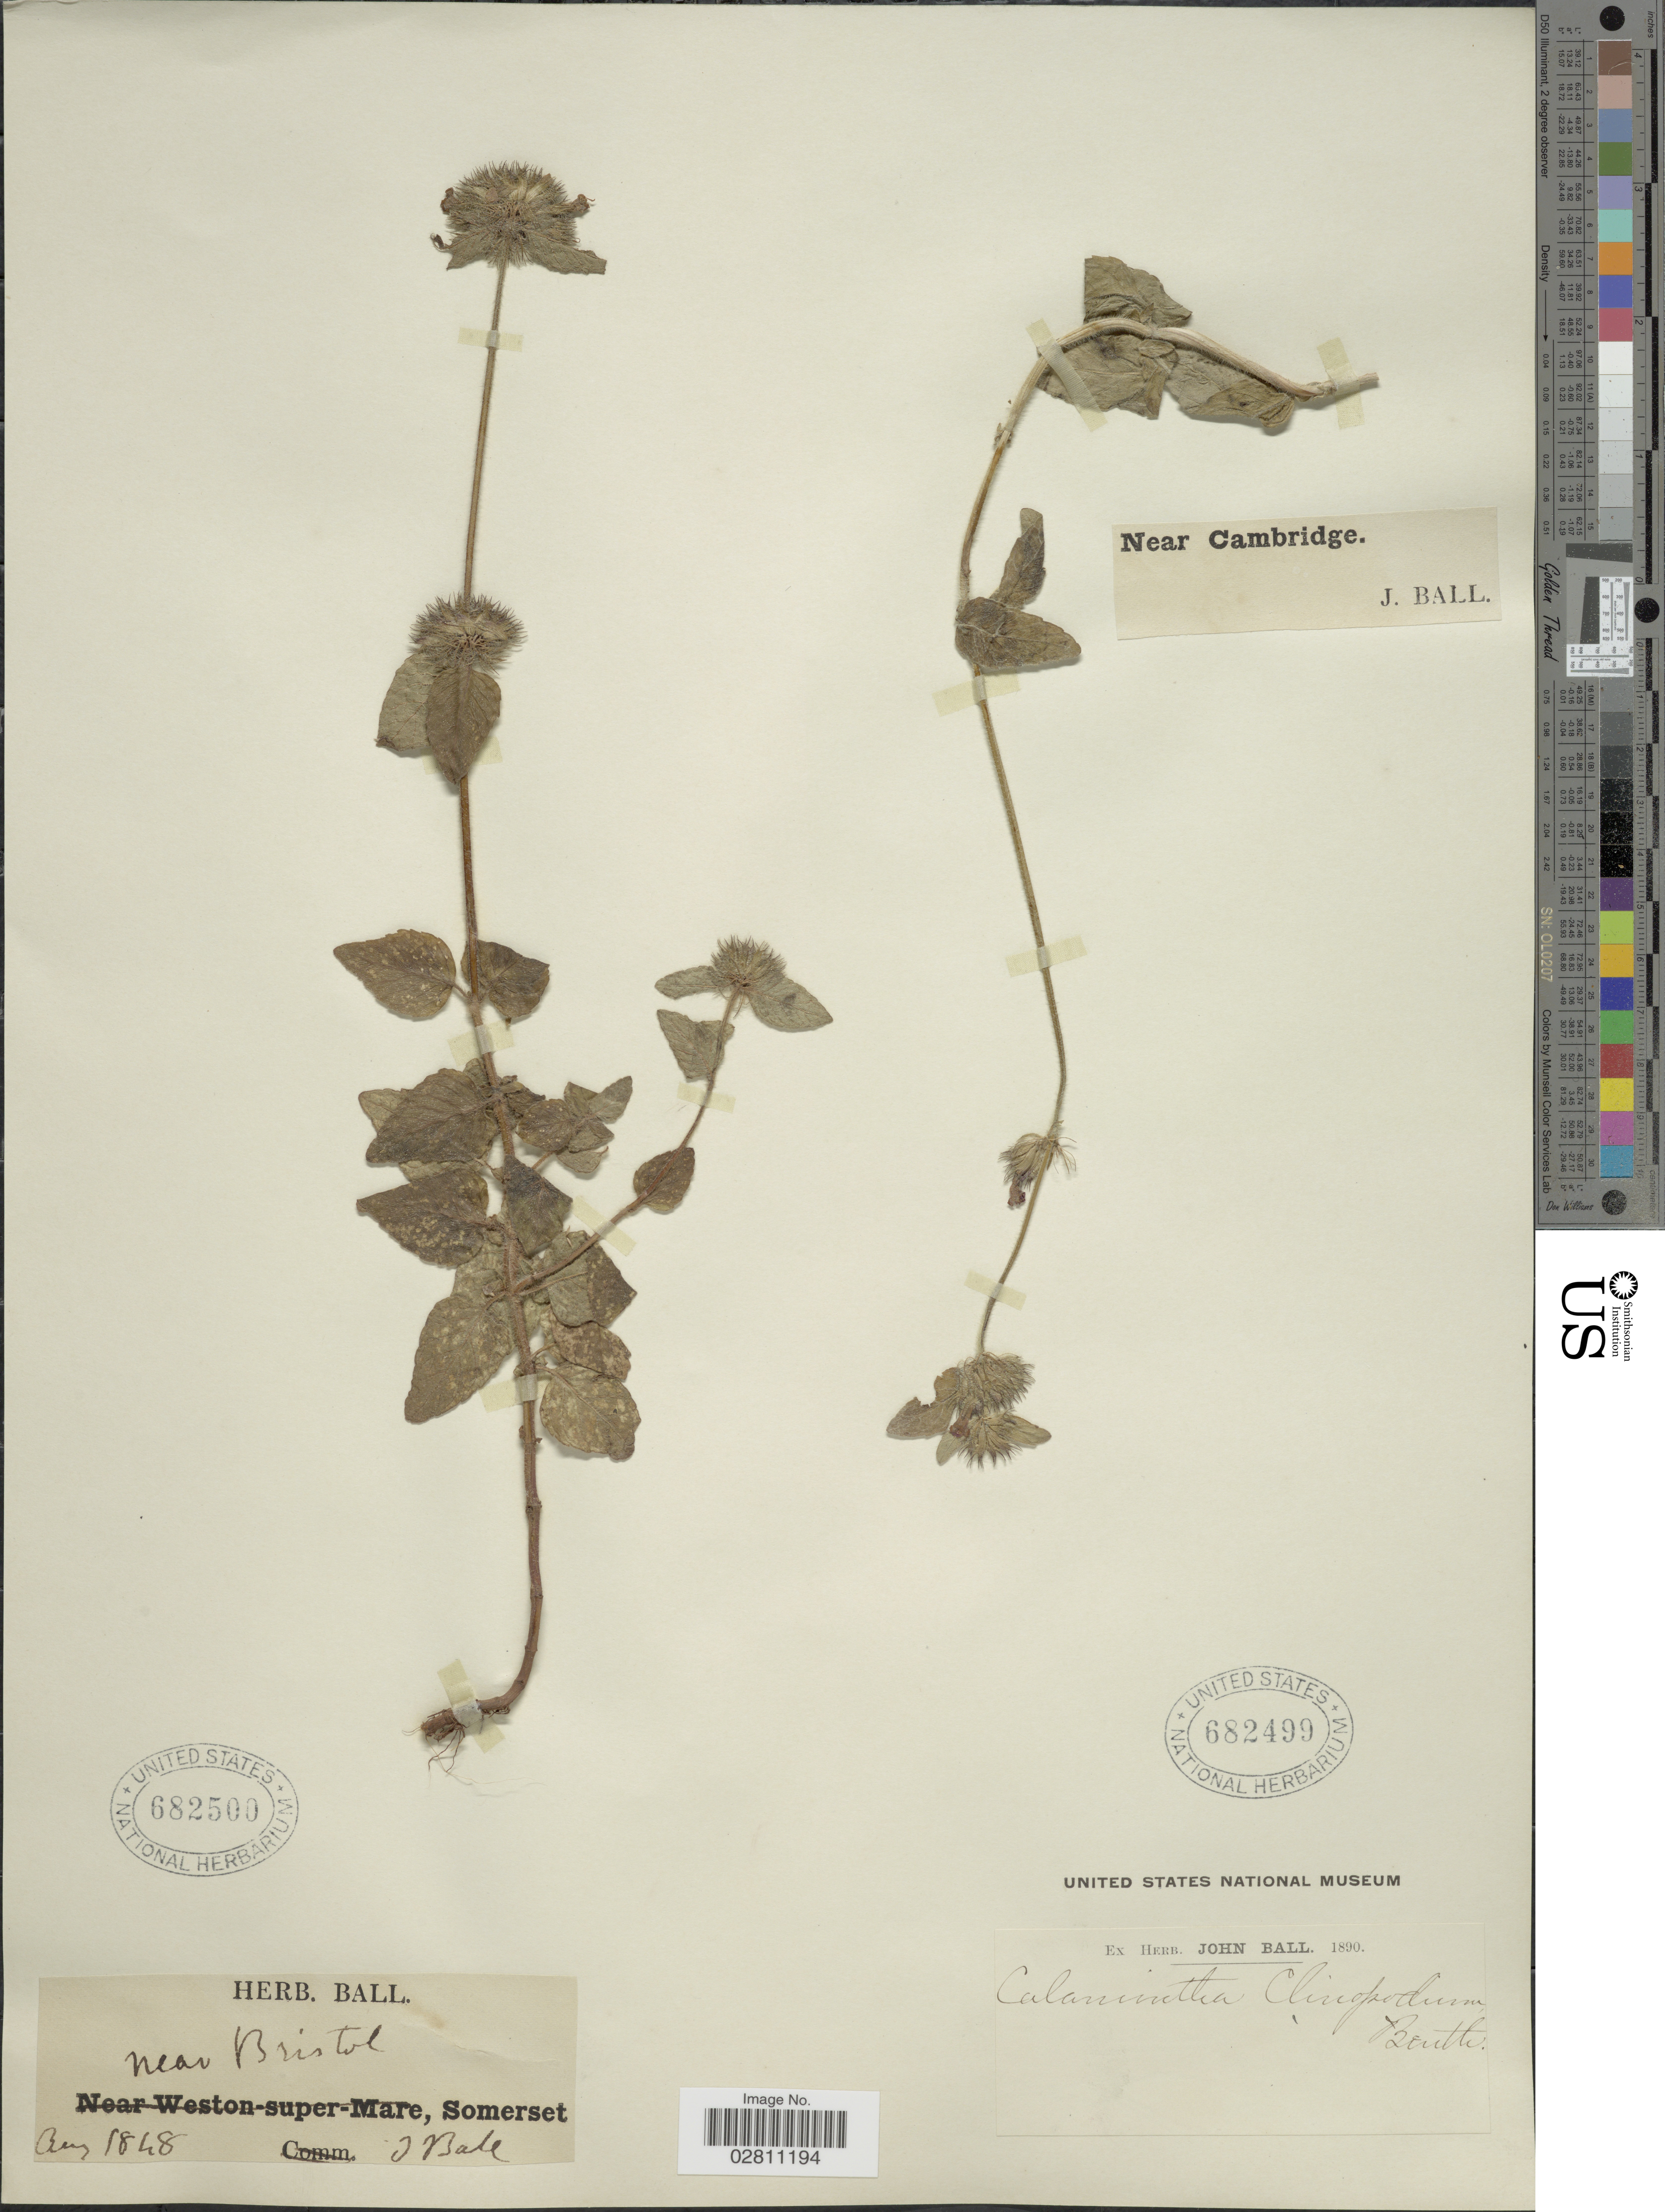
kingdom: Plantae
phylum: Tracheophyta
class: Magnoliopsida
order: Lamiales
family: Lamiaceae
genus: Clinopodium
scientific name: Clinopodium vulgare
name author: L.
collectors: J. Ball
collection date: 1890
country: United Kingdom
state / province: England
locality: Near Cambridge.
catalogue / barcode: US 682499-2